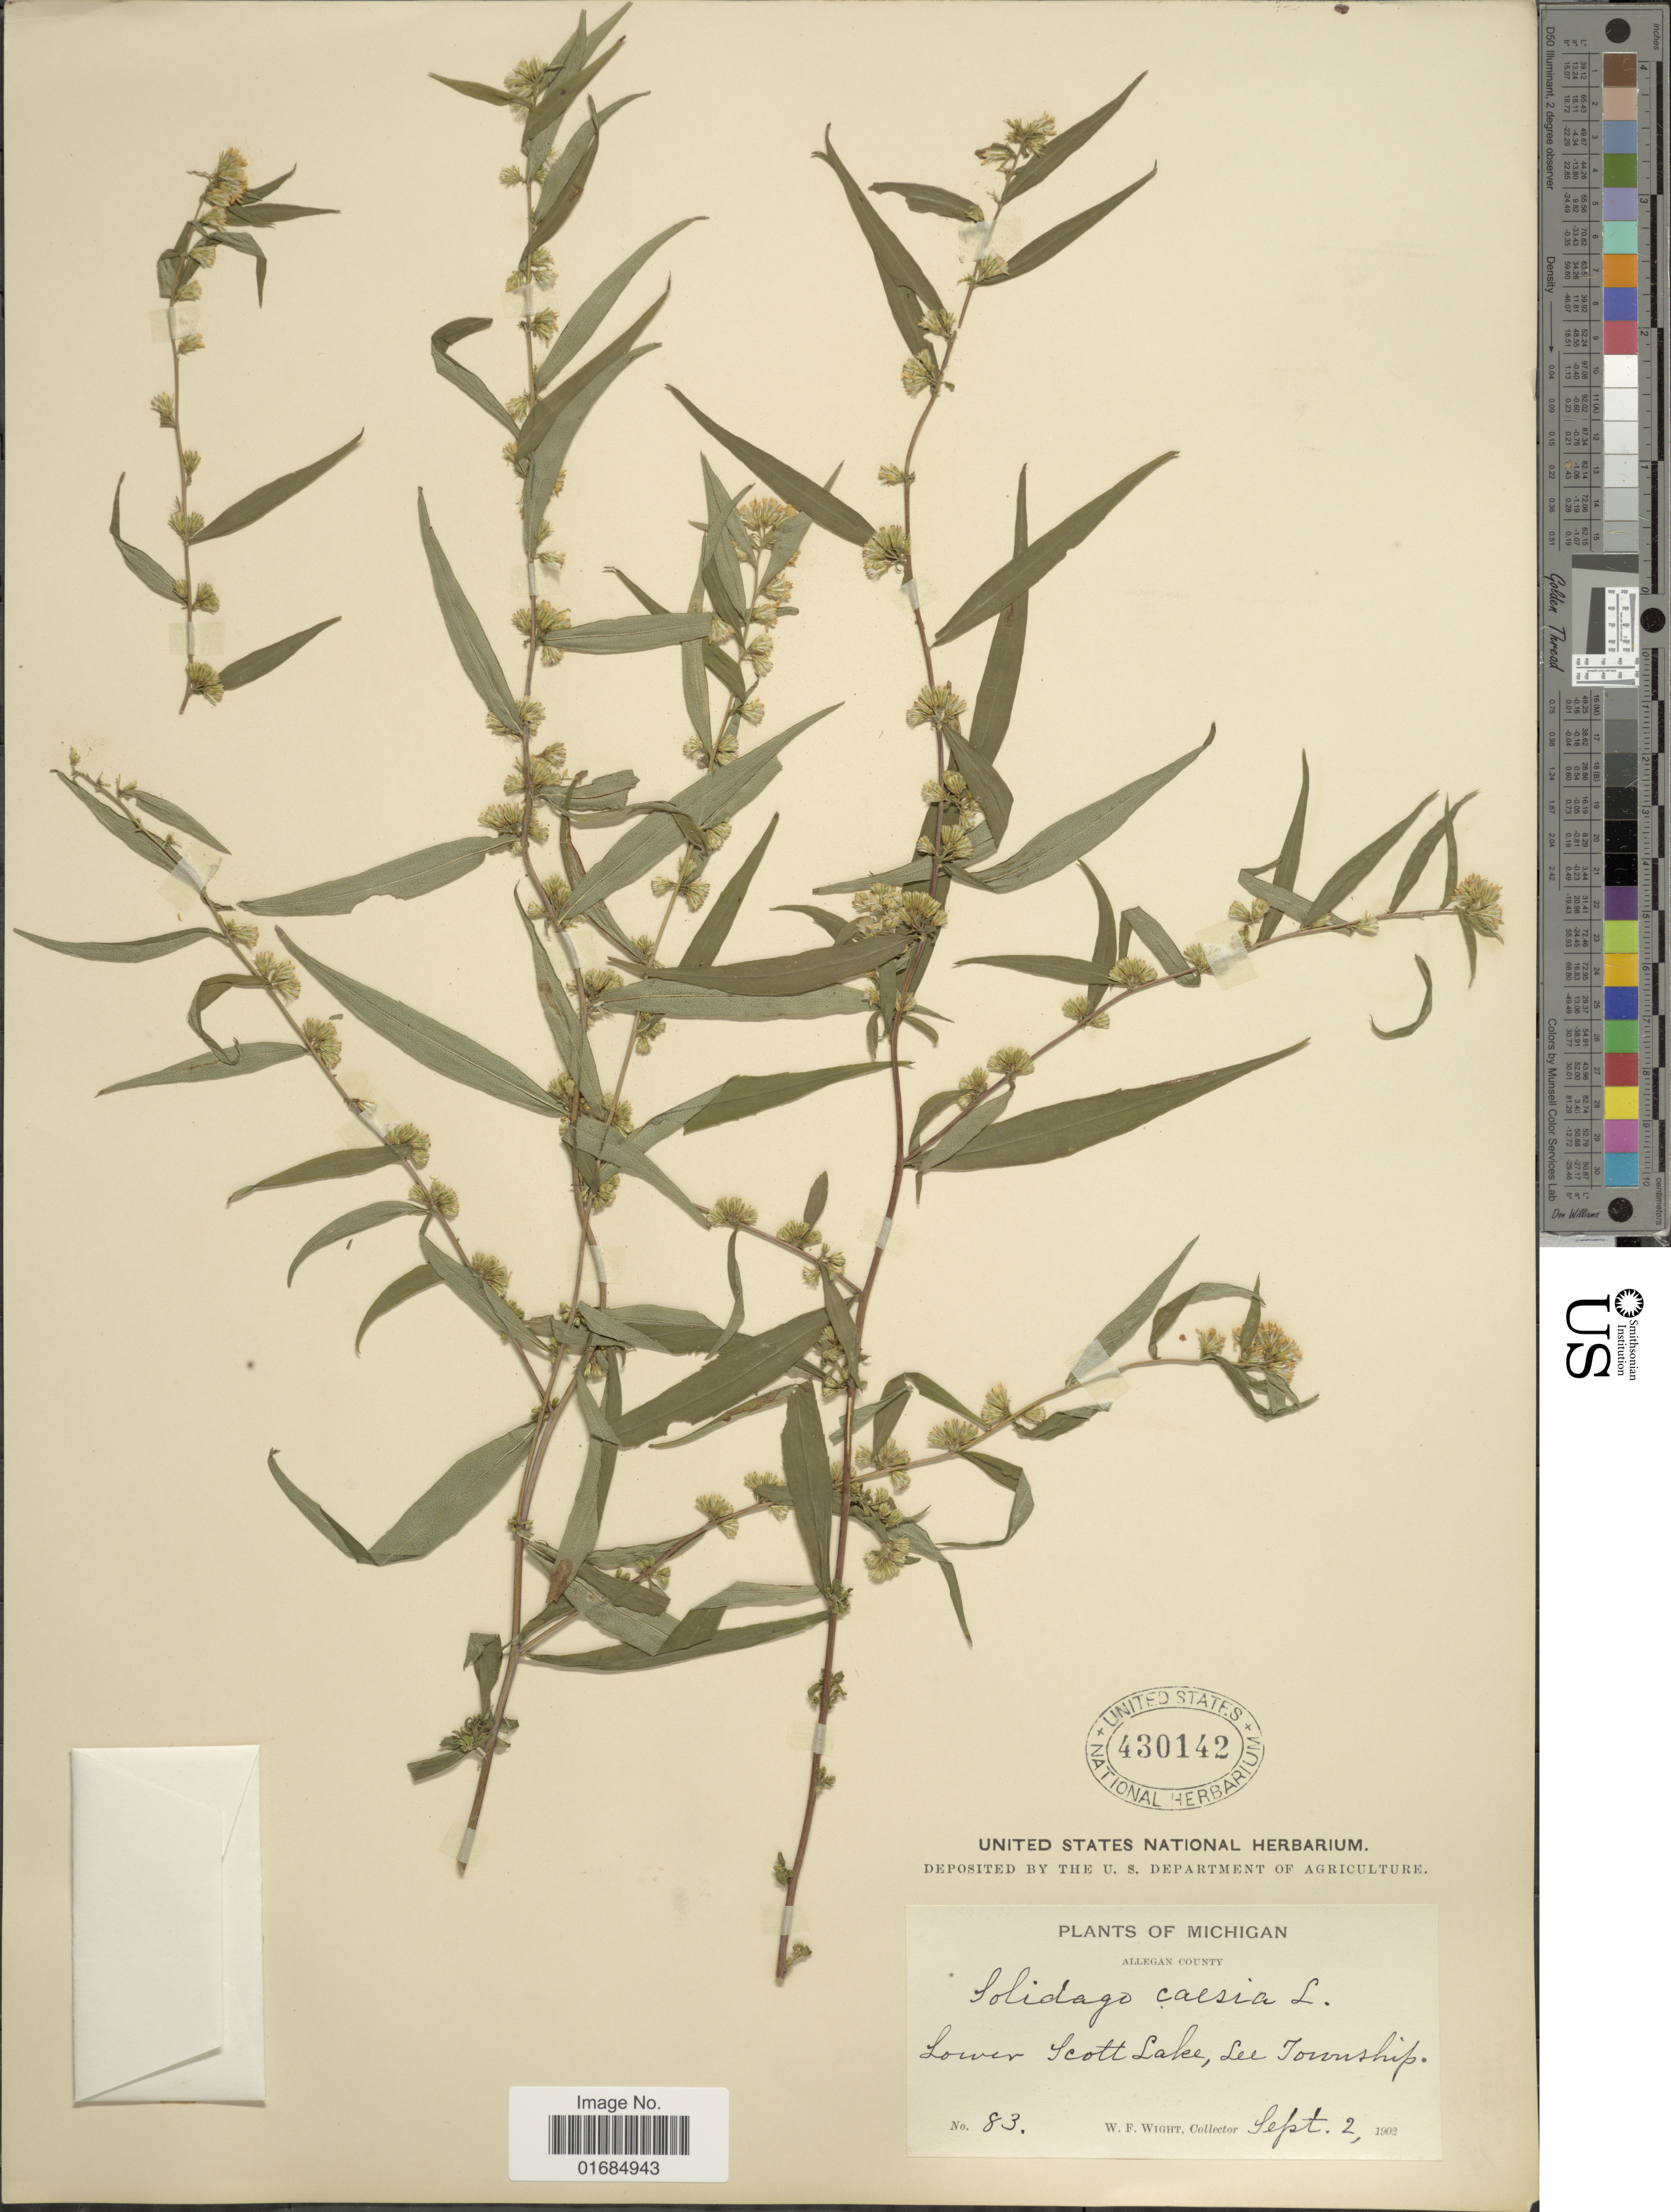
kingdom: Plantae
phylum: Tracheophyta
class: Magnoliopsida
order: Asterales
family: Asteraceae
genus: Solidago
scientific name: Solidago caesia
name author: L.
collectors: W. Wight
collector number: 83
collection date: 1902-09-02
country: United States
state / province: Michigan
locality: Lower Scott Lake, Lee Township.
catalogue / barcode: US 430142